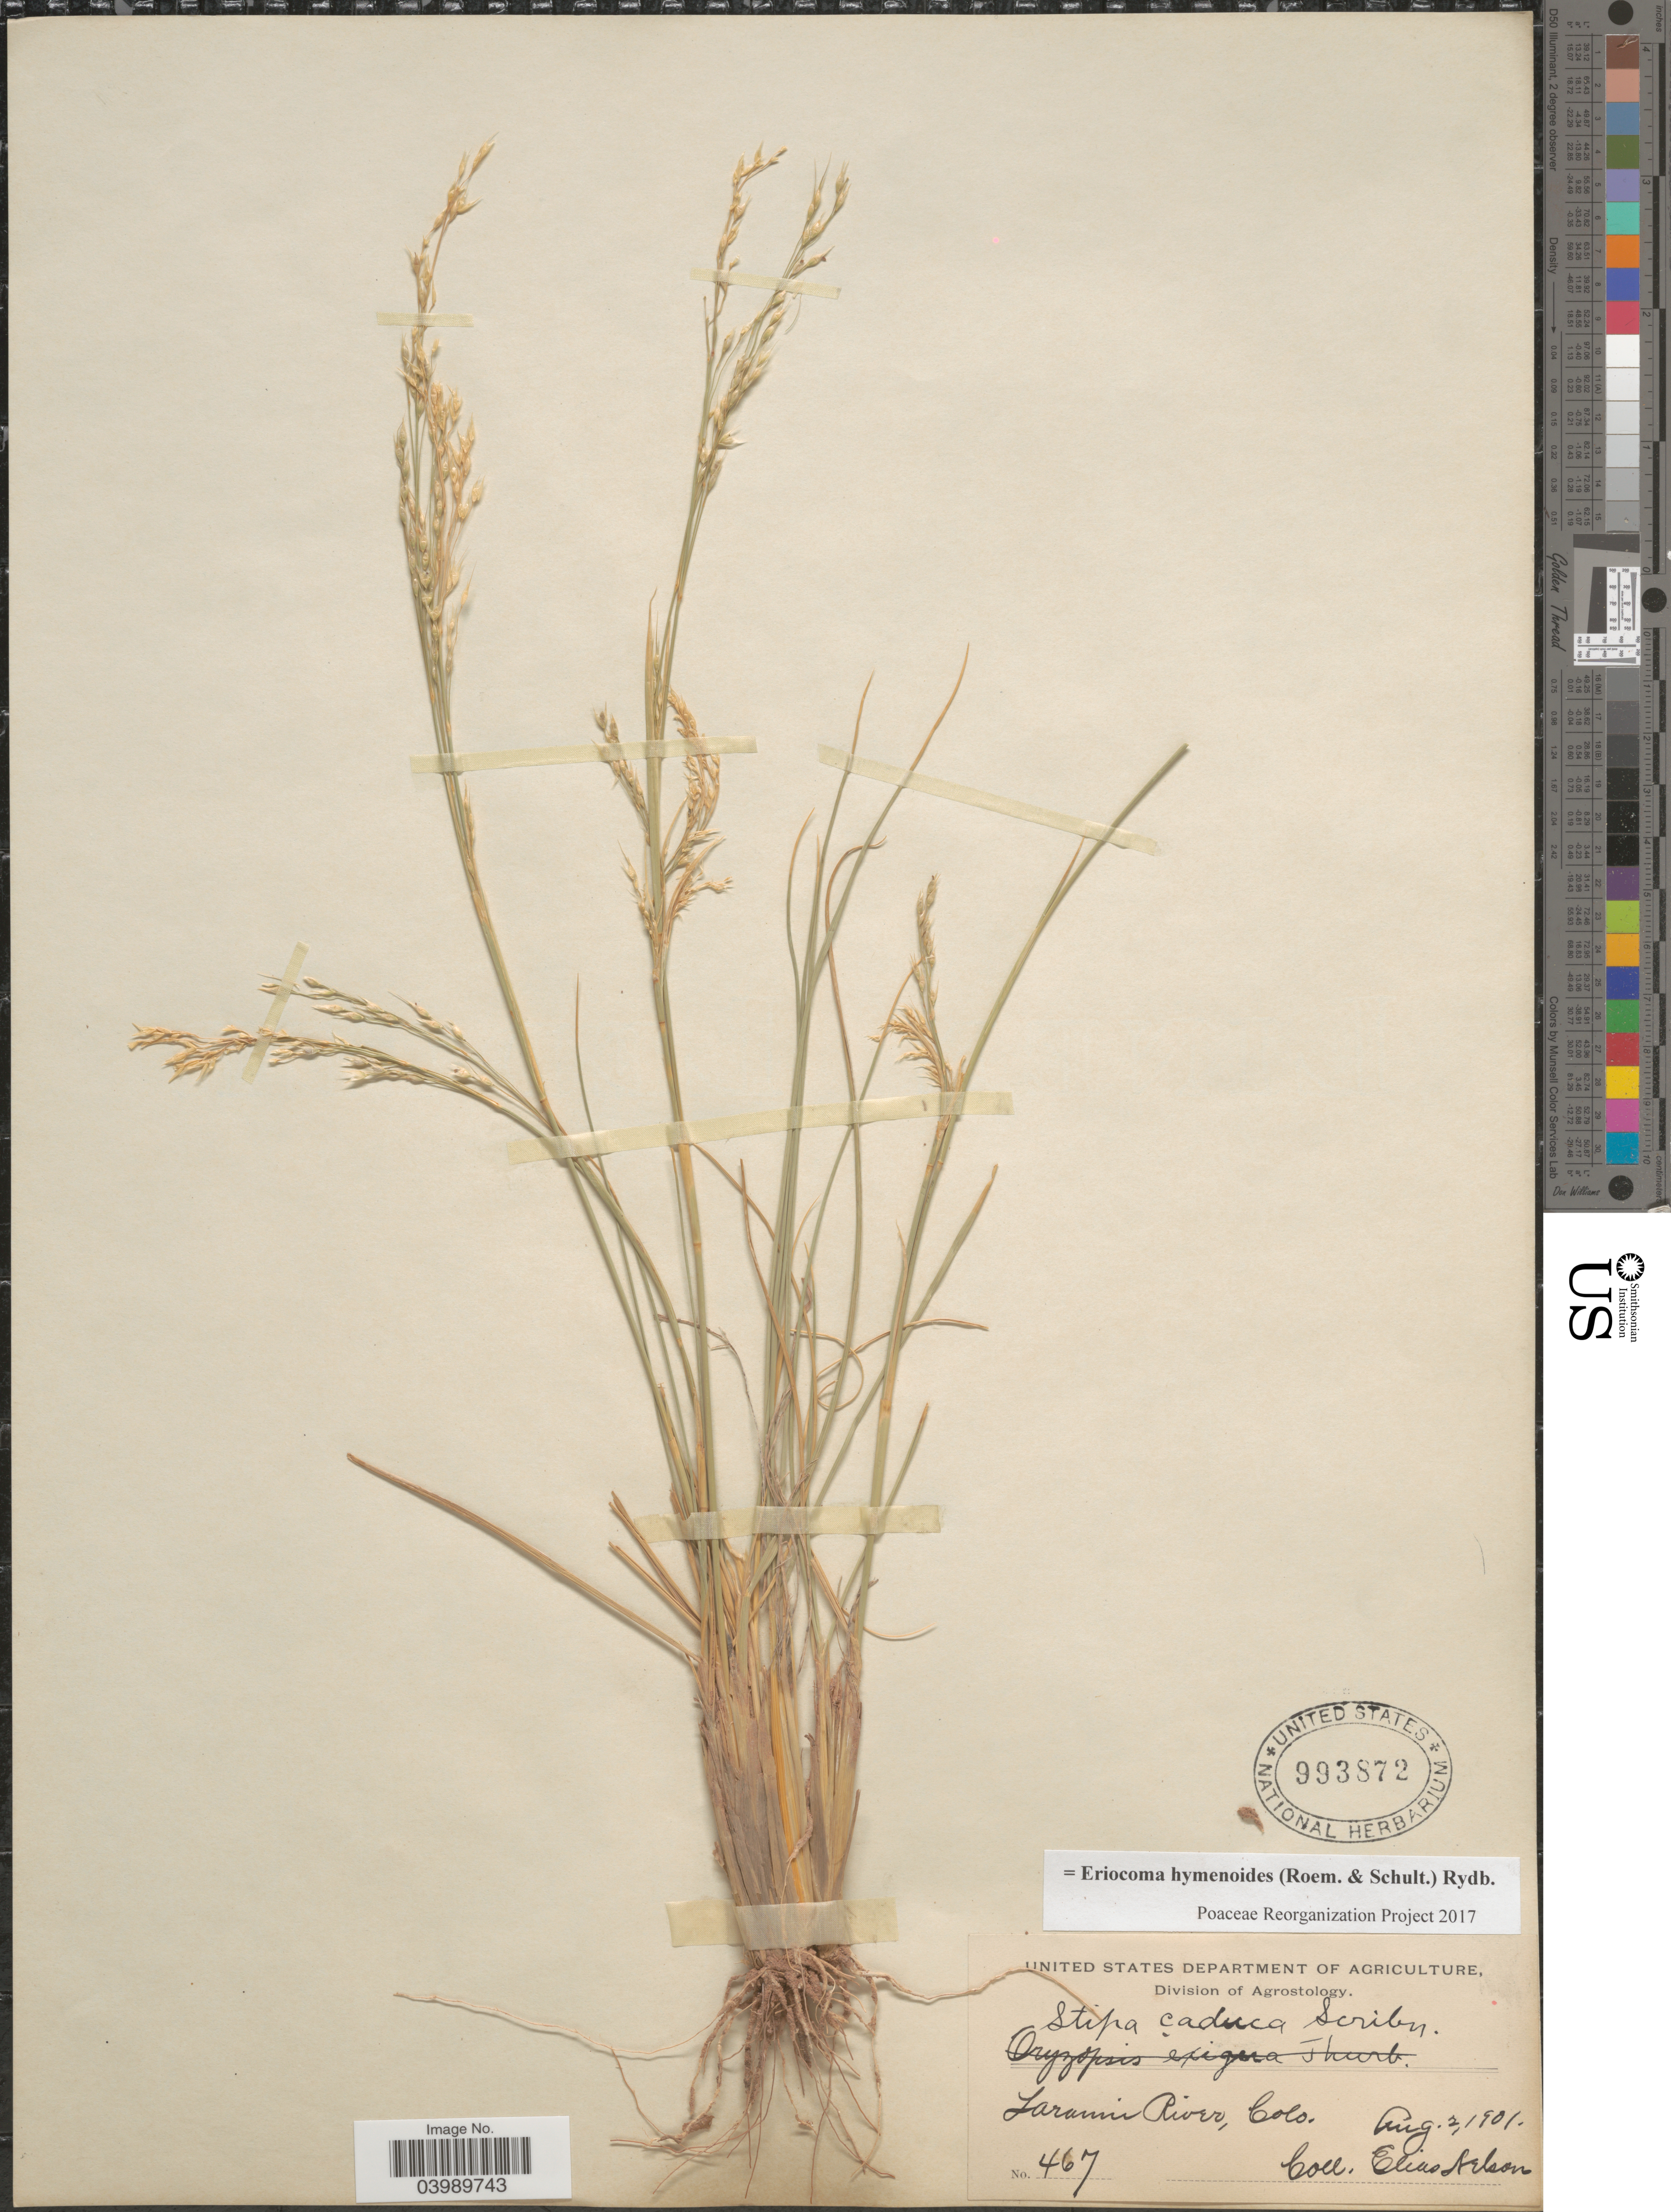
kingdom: Plantae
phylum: Tracheophyta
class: Liliopsida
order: Poales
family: Poaceae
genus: Eriocoma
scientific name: Eriocoma hymenoides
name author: (Roem. & Schult.) Rydb.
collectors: E. Nelson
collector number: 467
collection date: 1901-08-02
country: United States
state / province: Colorado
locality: Laramie River.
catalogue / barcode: US 993872